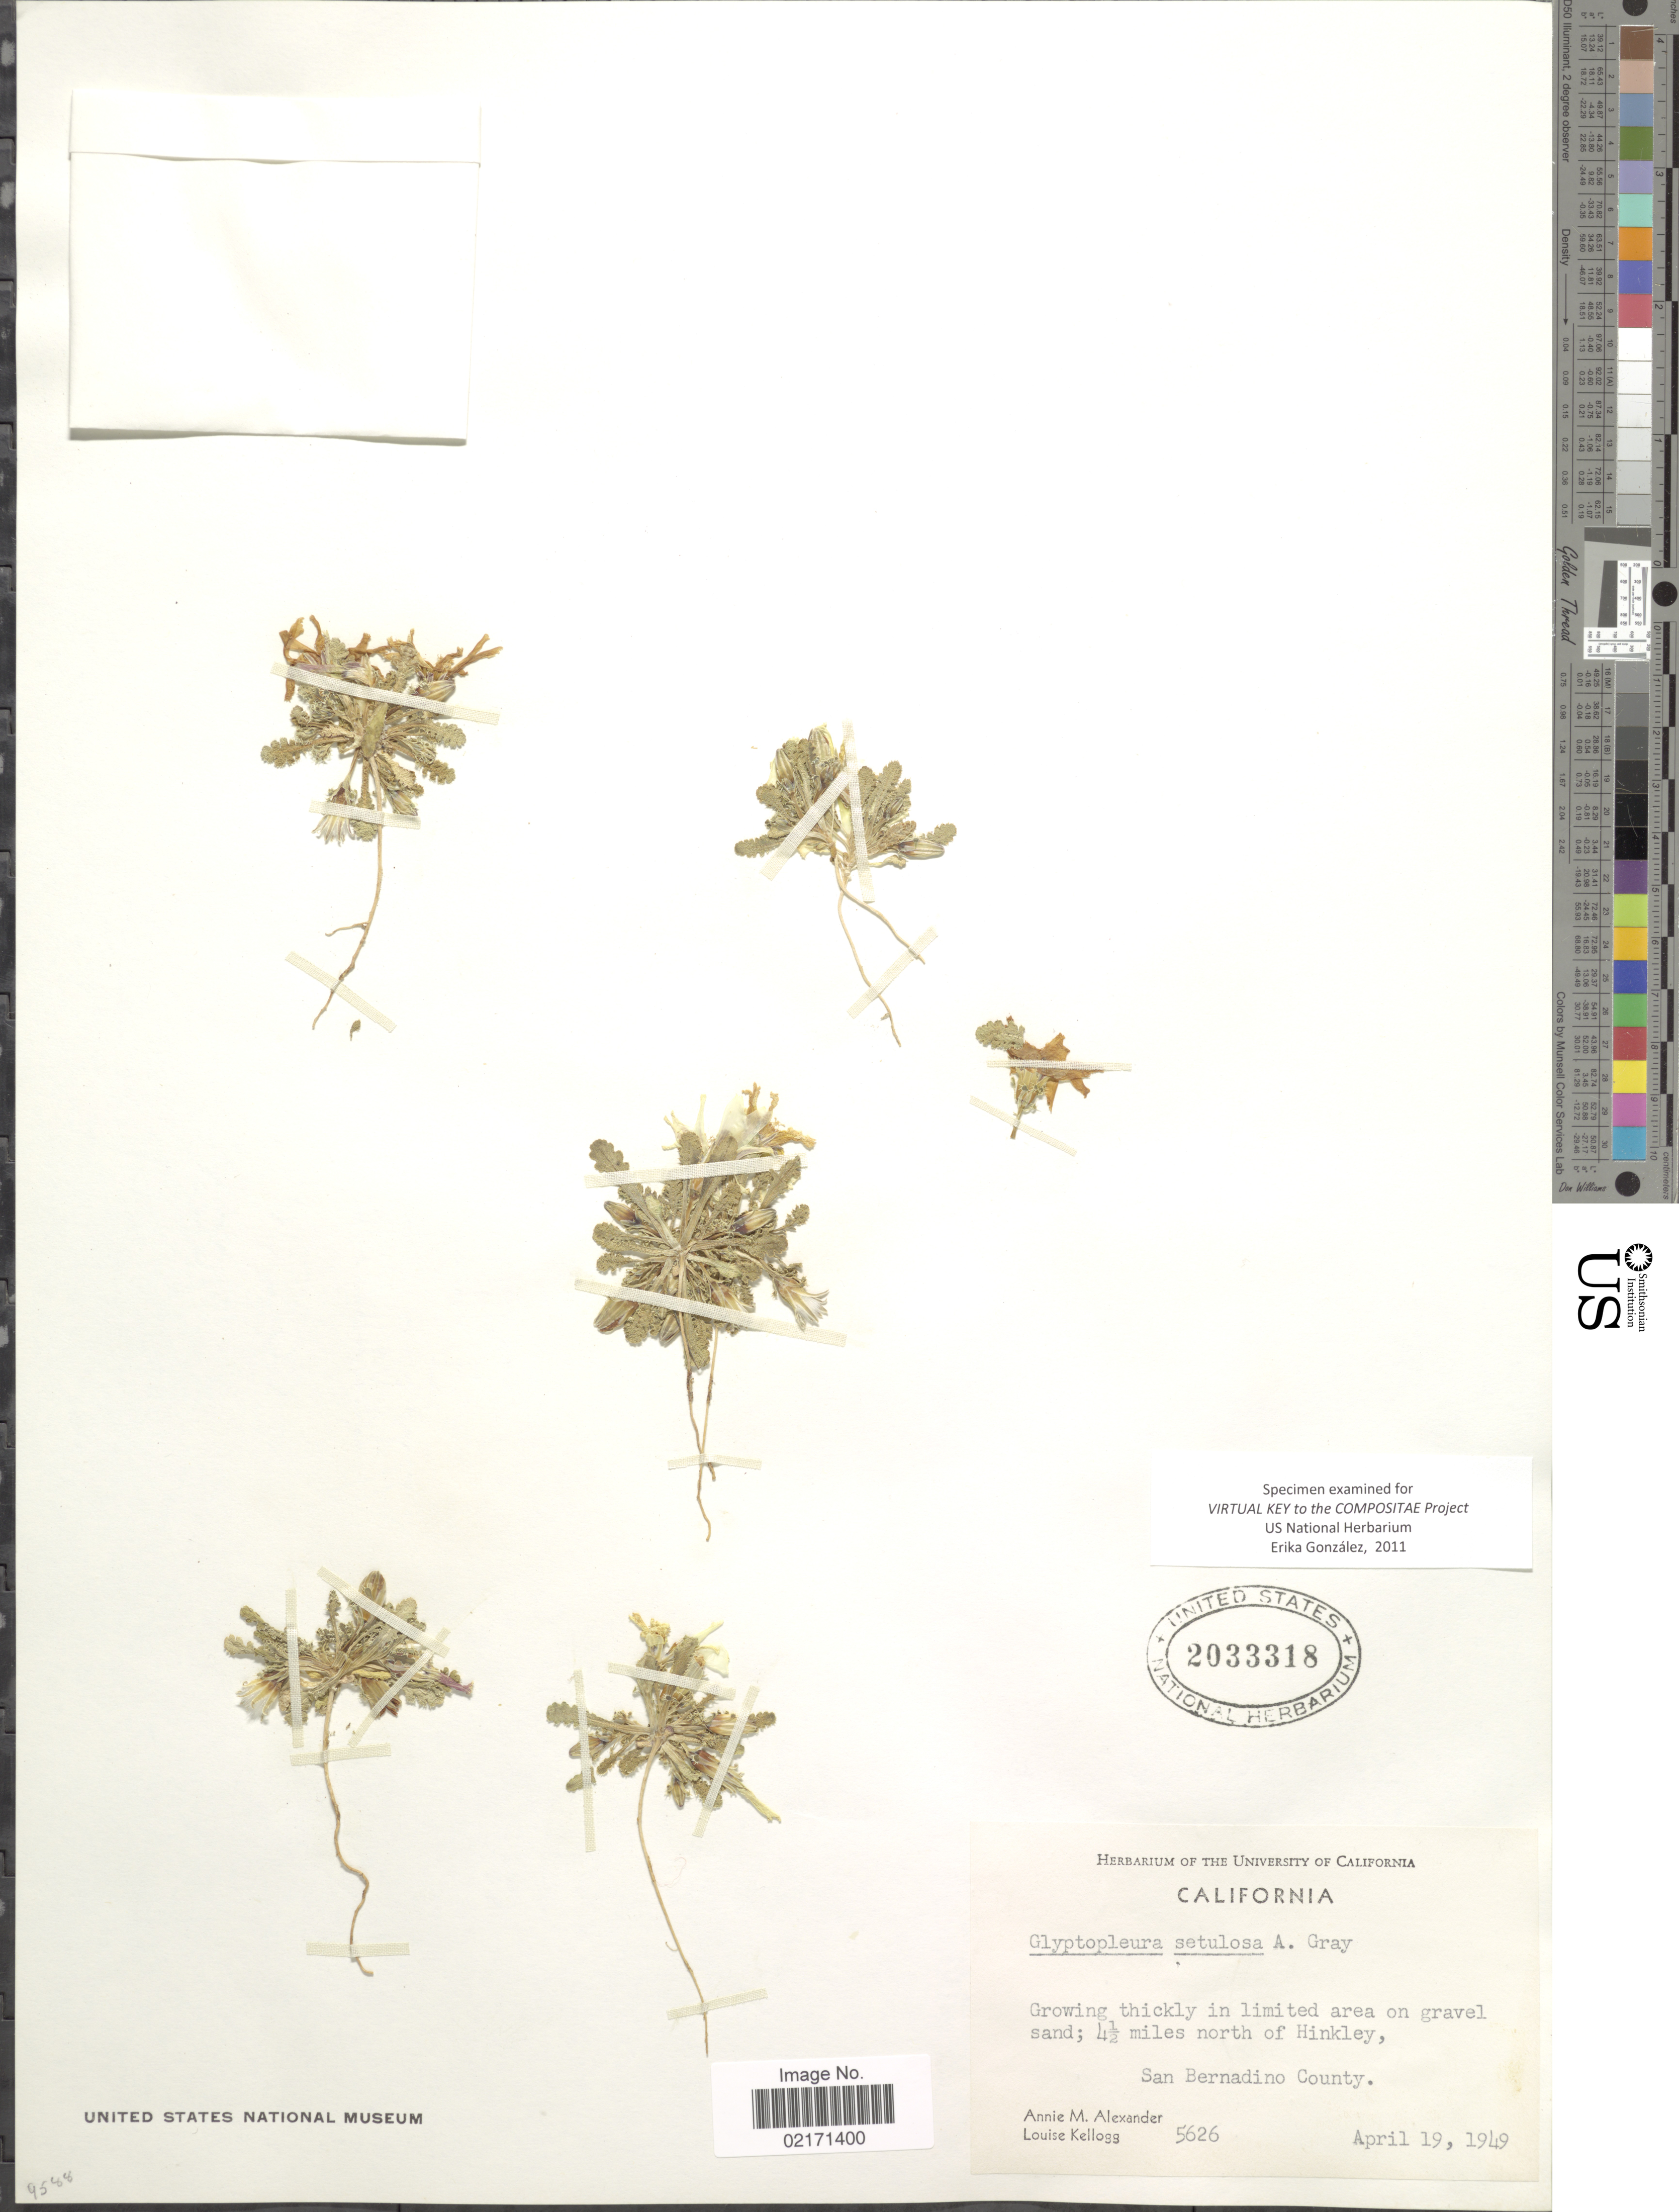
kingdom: Plantae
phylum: Tracheophyta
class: Magnoliopsida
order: Asterales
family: Asteraceae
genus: Glyptopleura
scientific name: Glyptopleura setulosa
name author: A. Gray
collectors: A. M. Alexander & L. Kellogg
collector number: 5626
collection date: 1949-04-19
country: United States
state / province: California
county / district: San Bernardino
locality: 4 ½ miles north of Hinkley, San Bernardino County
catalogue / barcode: US 2033318